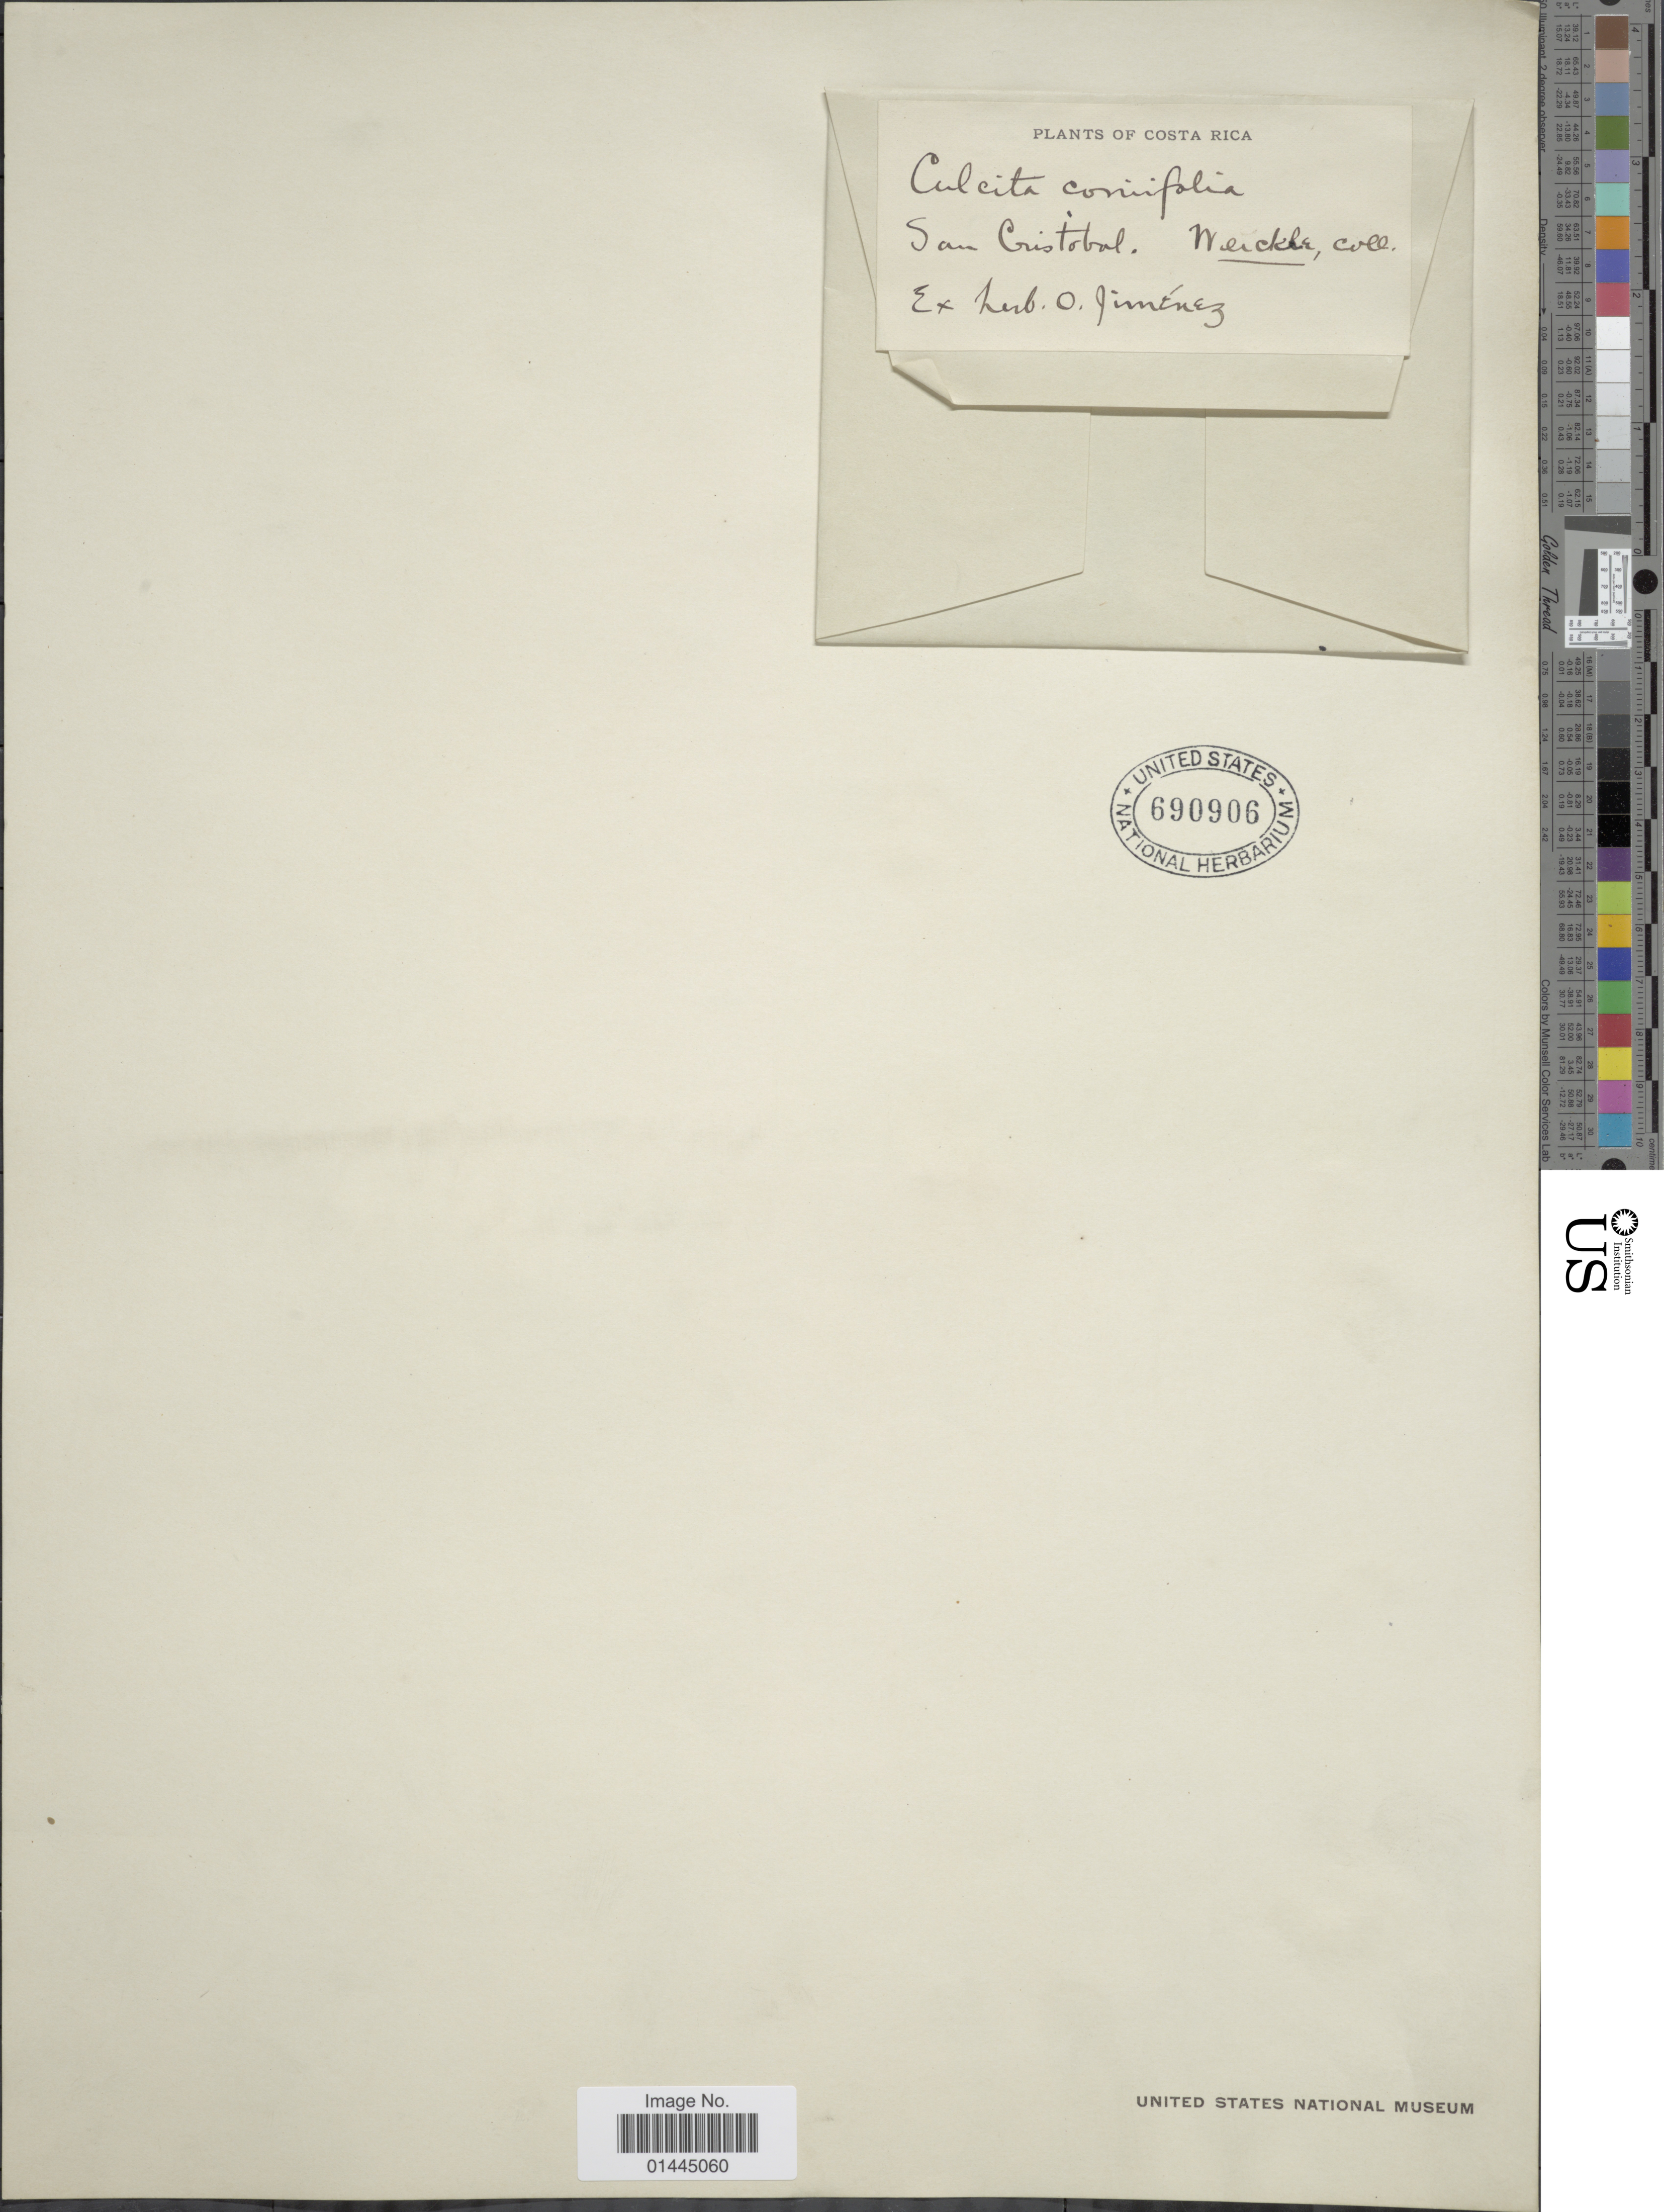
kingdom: Plantae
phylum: Tracheophyta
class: Polypodiopsida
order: Cyatheales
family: Culcitaceae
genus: Culcita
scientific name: Culcita coniifolia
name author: (Hook.) Maxon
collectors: C. C Wercklé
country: Costa Rica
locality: San Cristobal.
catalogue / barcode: US 690906